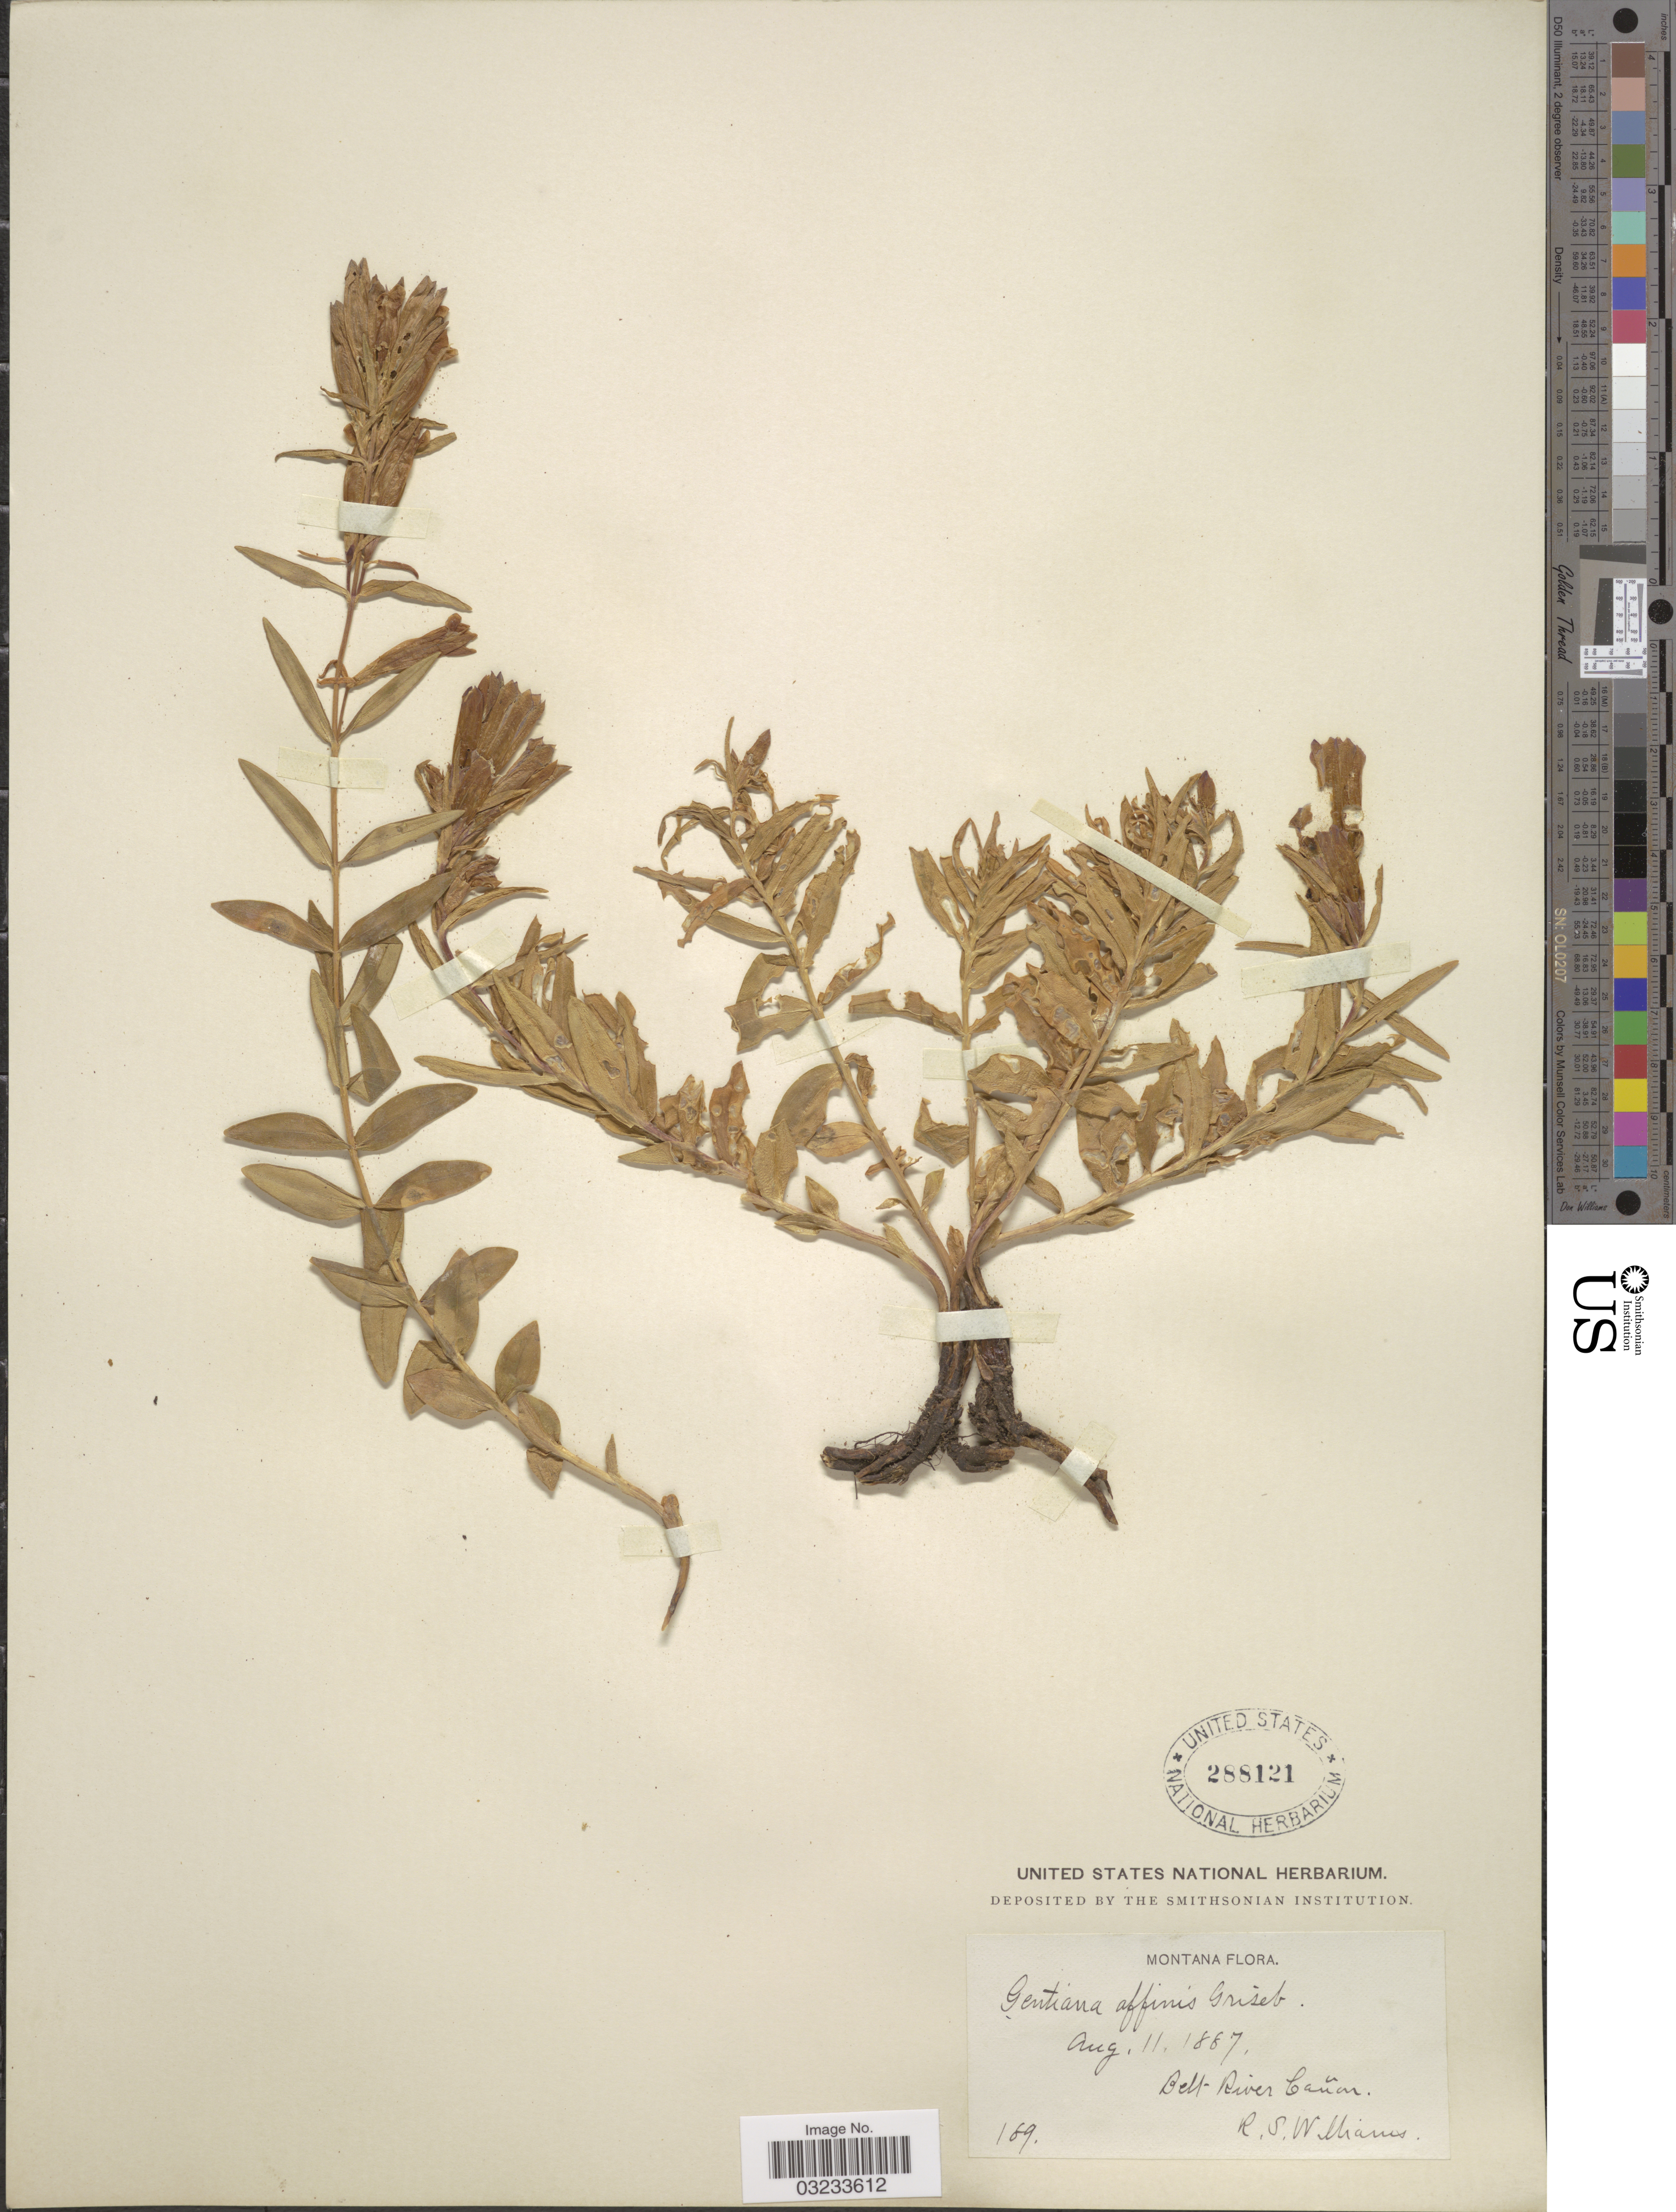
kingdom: Plantae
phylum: Tracheophyta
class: Magnoliopsida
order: Gentianales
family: Gentianaceae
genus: Gentiana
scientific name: Gentiana affinis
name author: Griseb.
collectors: R. S. Williams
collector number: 189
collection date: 1887-08-11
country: United States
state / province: Montana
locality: Belt River Cañon.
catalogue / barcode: US 288121